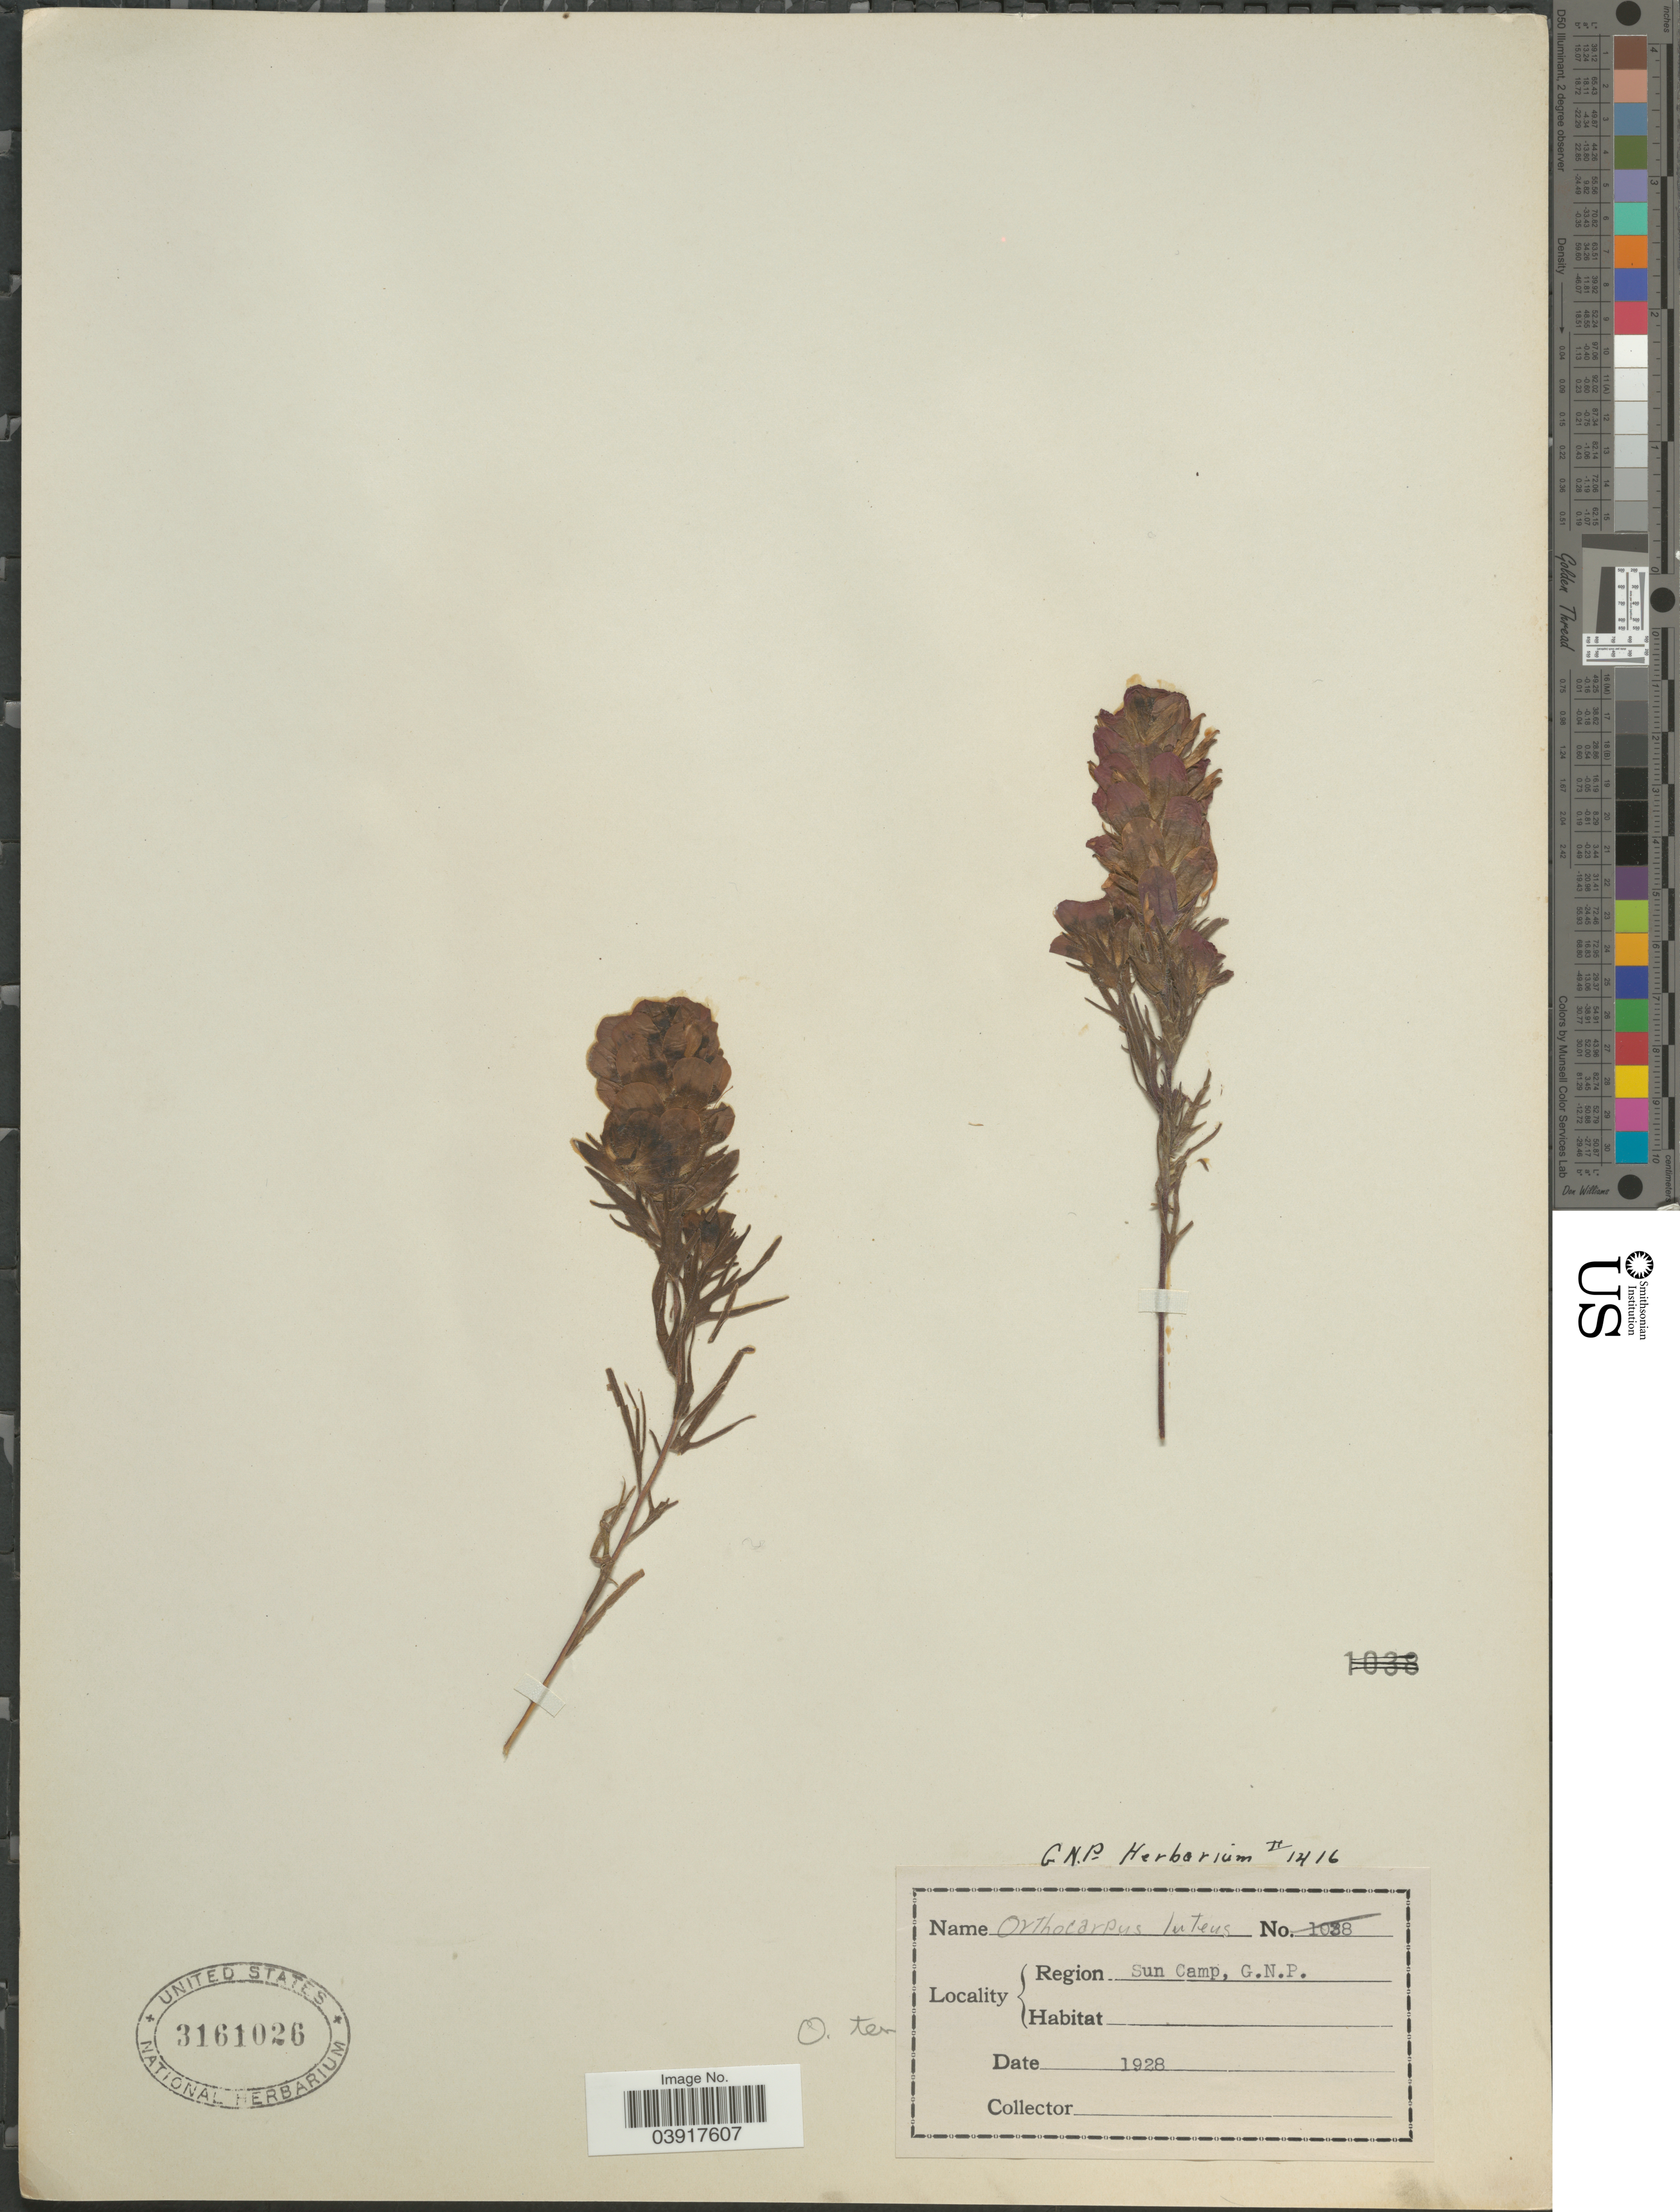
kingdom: Plantae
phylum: Tracheophyta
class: Magnoliopsida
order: Lamiales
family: Orobanchaceae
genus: Orthocarpus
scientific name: Orthocarpus luteus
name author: Nutt.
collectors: ex herb. G. N. P.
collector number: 1416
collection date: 1928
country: United States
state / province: Montana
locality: Region Sun Camp, G. N. P.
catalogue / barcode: US 3161026